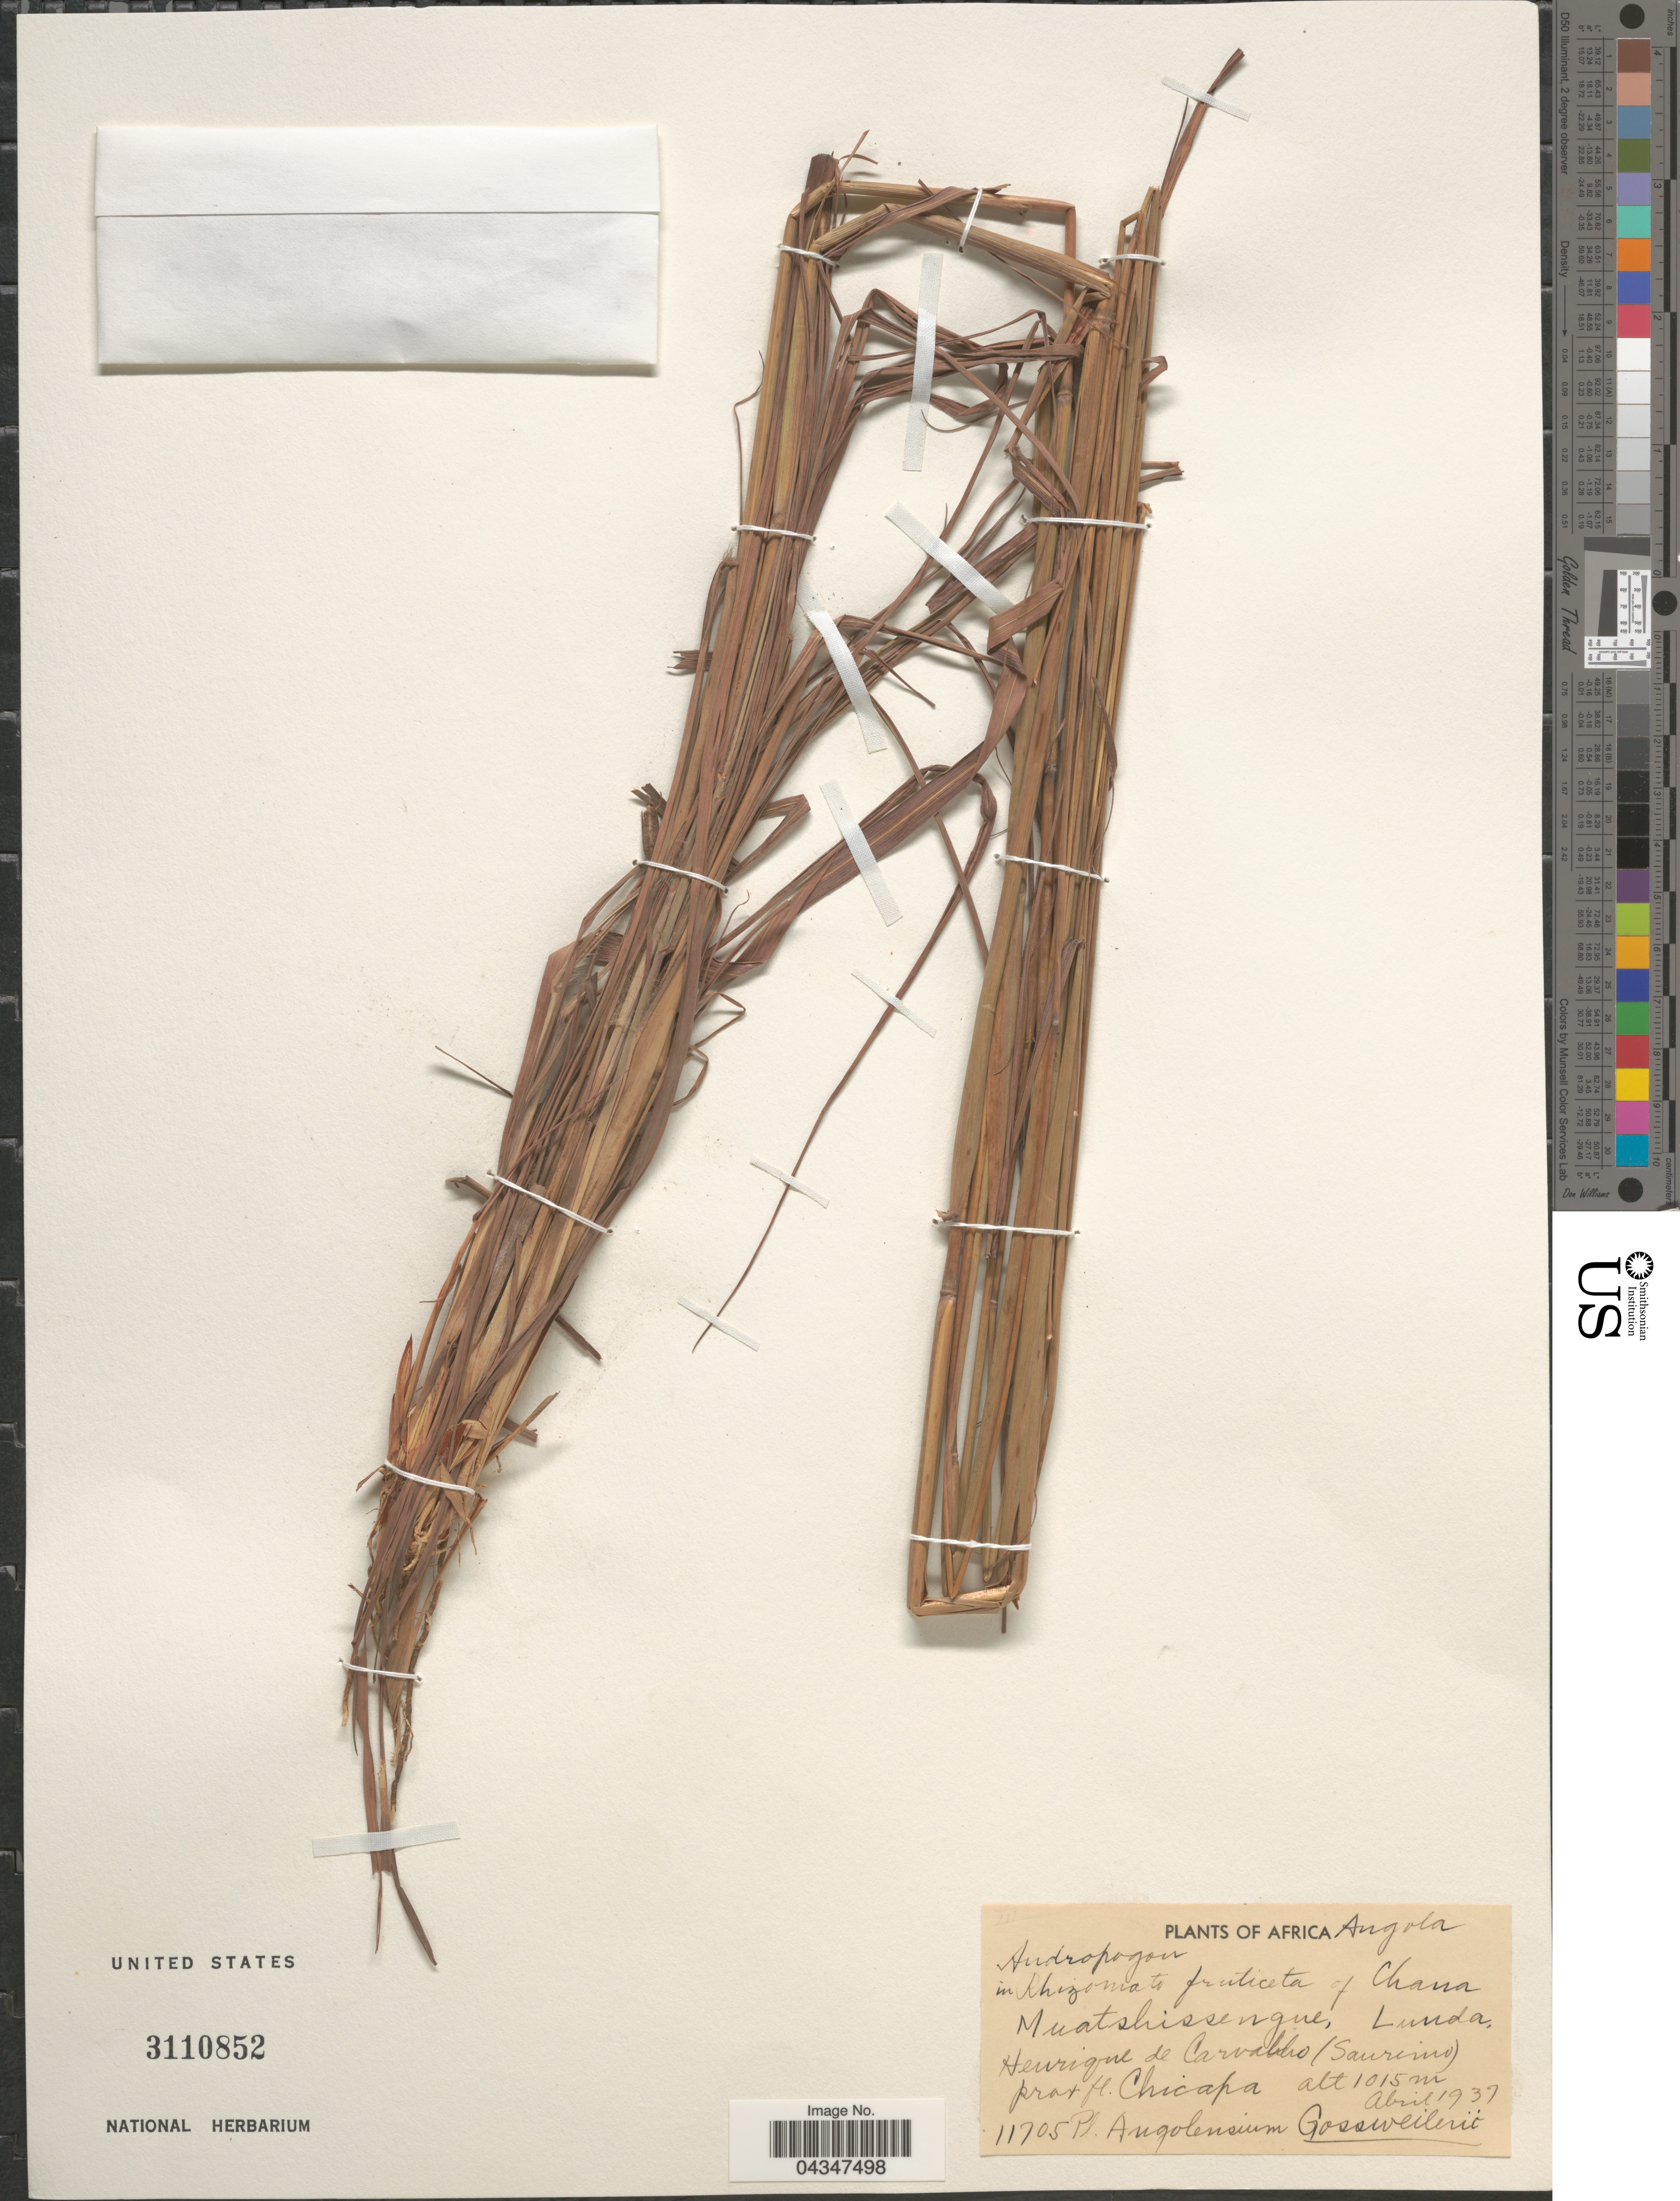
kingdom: Plantae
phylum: Tracheophyta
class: Liliopsida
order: Poales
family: Poaceae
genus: Andropogon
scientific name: Andropogon sp.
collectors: -. Gossweiler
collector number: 11705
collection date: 1937-04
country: Angola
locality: Muatshissengue, Lunda, Henrique de Carvalho (Saurimo) prov. fl. Chicapa.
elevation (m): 1015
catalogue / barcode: US 3110852